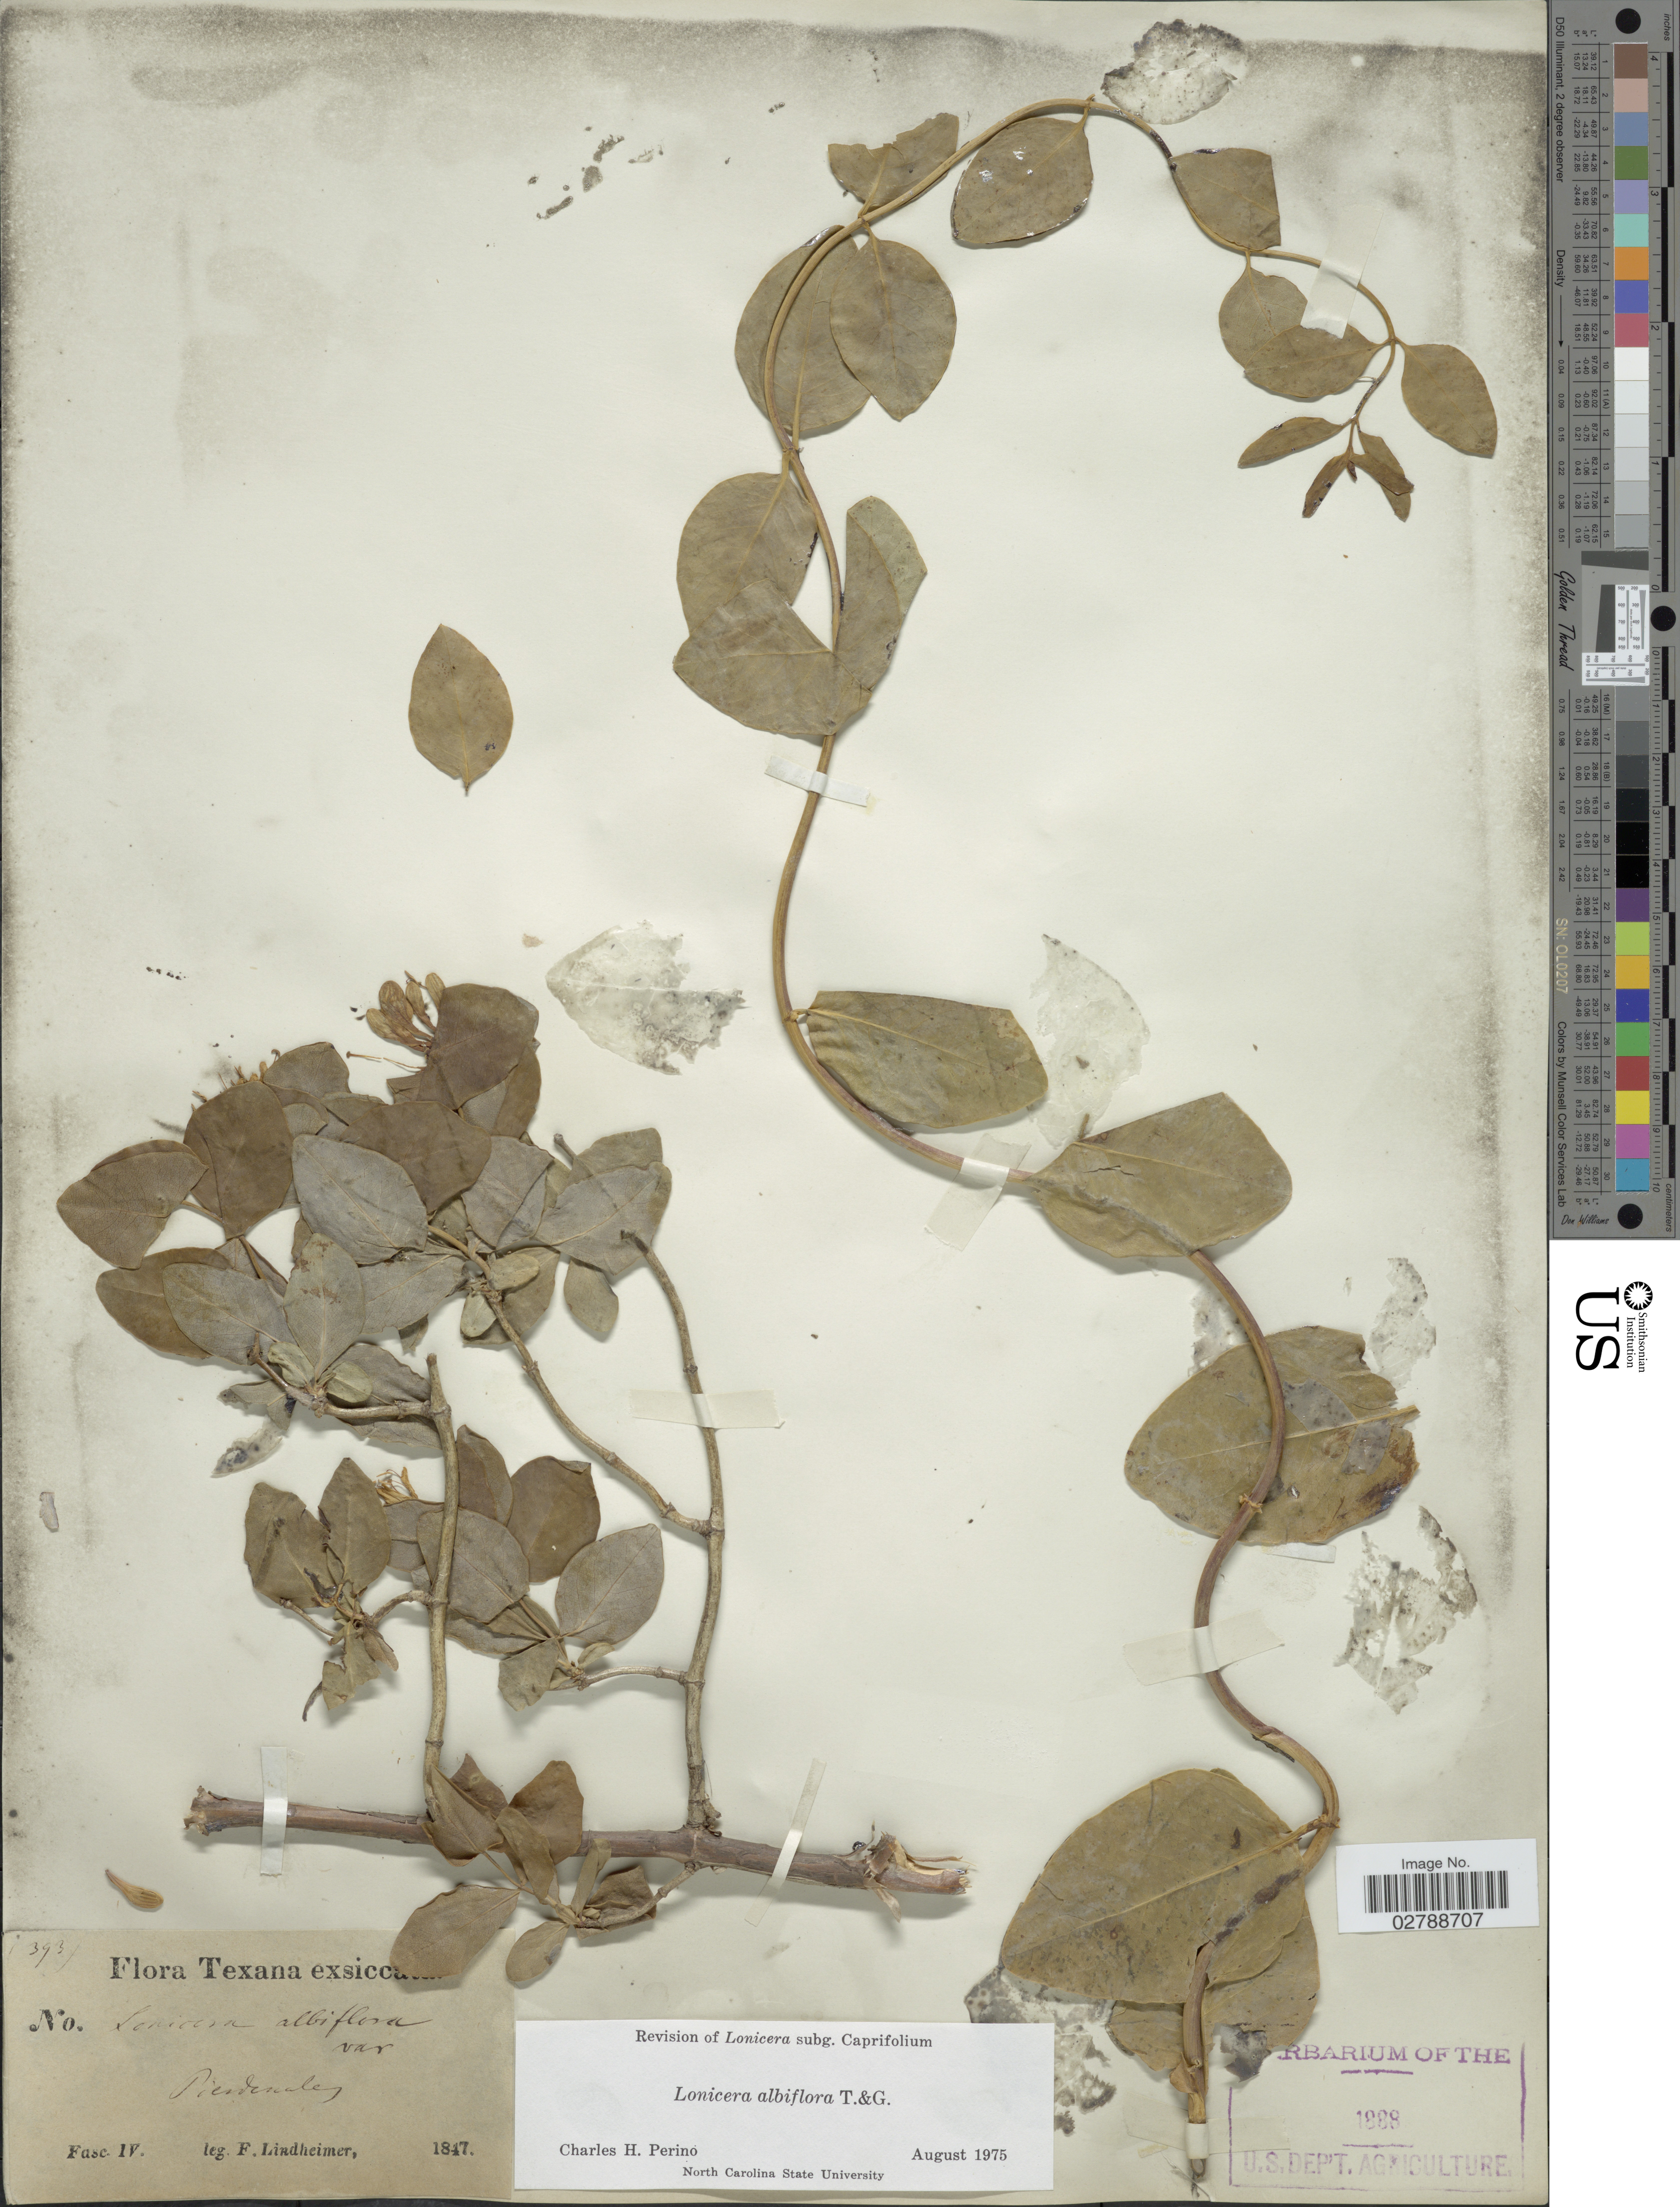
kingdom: Plantae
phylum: Tracheophyta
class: Magnoliopsida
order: Dipsacales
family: Caprifoliaceae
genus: Lonicera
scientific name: Lonicera albiflora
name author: Torr. & A. Gray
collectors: F. Lindheimer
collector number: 393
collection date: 1847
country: United States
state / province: Texas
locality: Pierdenales.